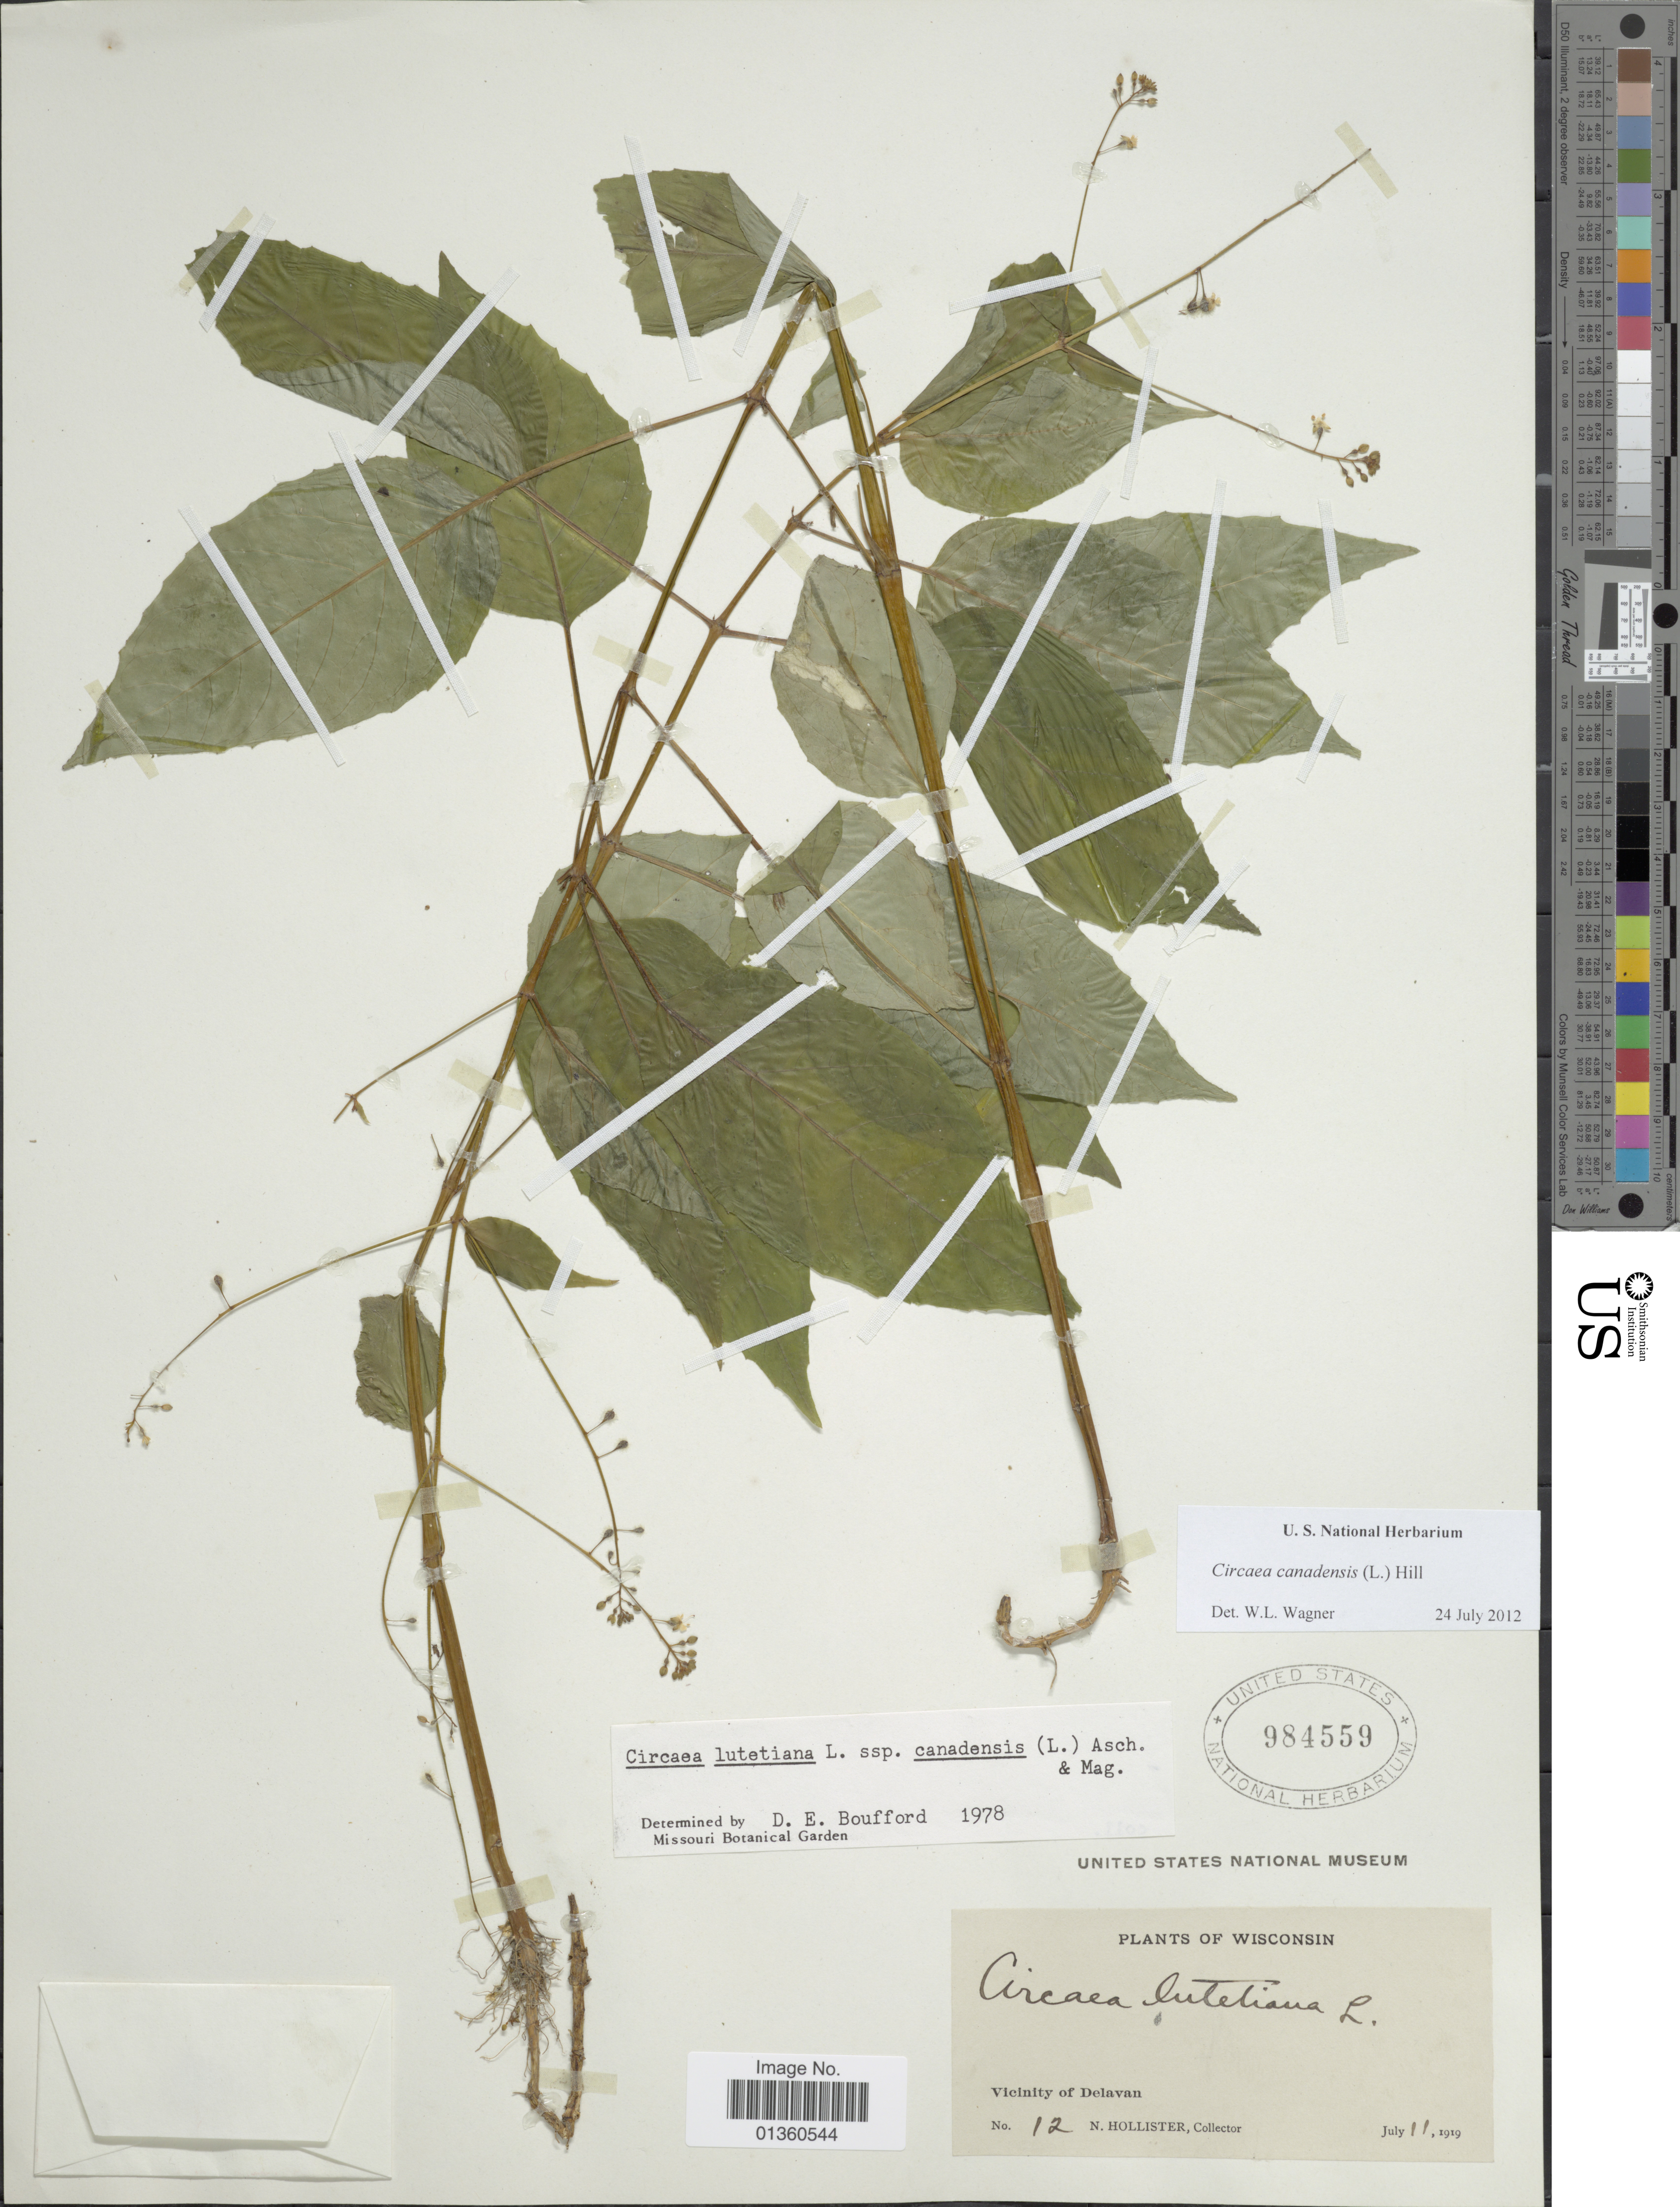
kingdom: Plantae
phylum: Tracheophyta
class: Magnoliopsida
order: Myrtales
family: Onagraceae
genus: Circaea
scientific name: Circaea canadensis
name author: (L.) Hill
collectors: N. Hollister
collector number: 12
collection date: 1919-07-11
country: United States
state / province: Wisconsin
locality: Vicinity of Delavan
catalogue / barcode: US 984559